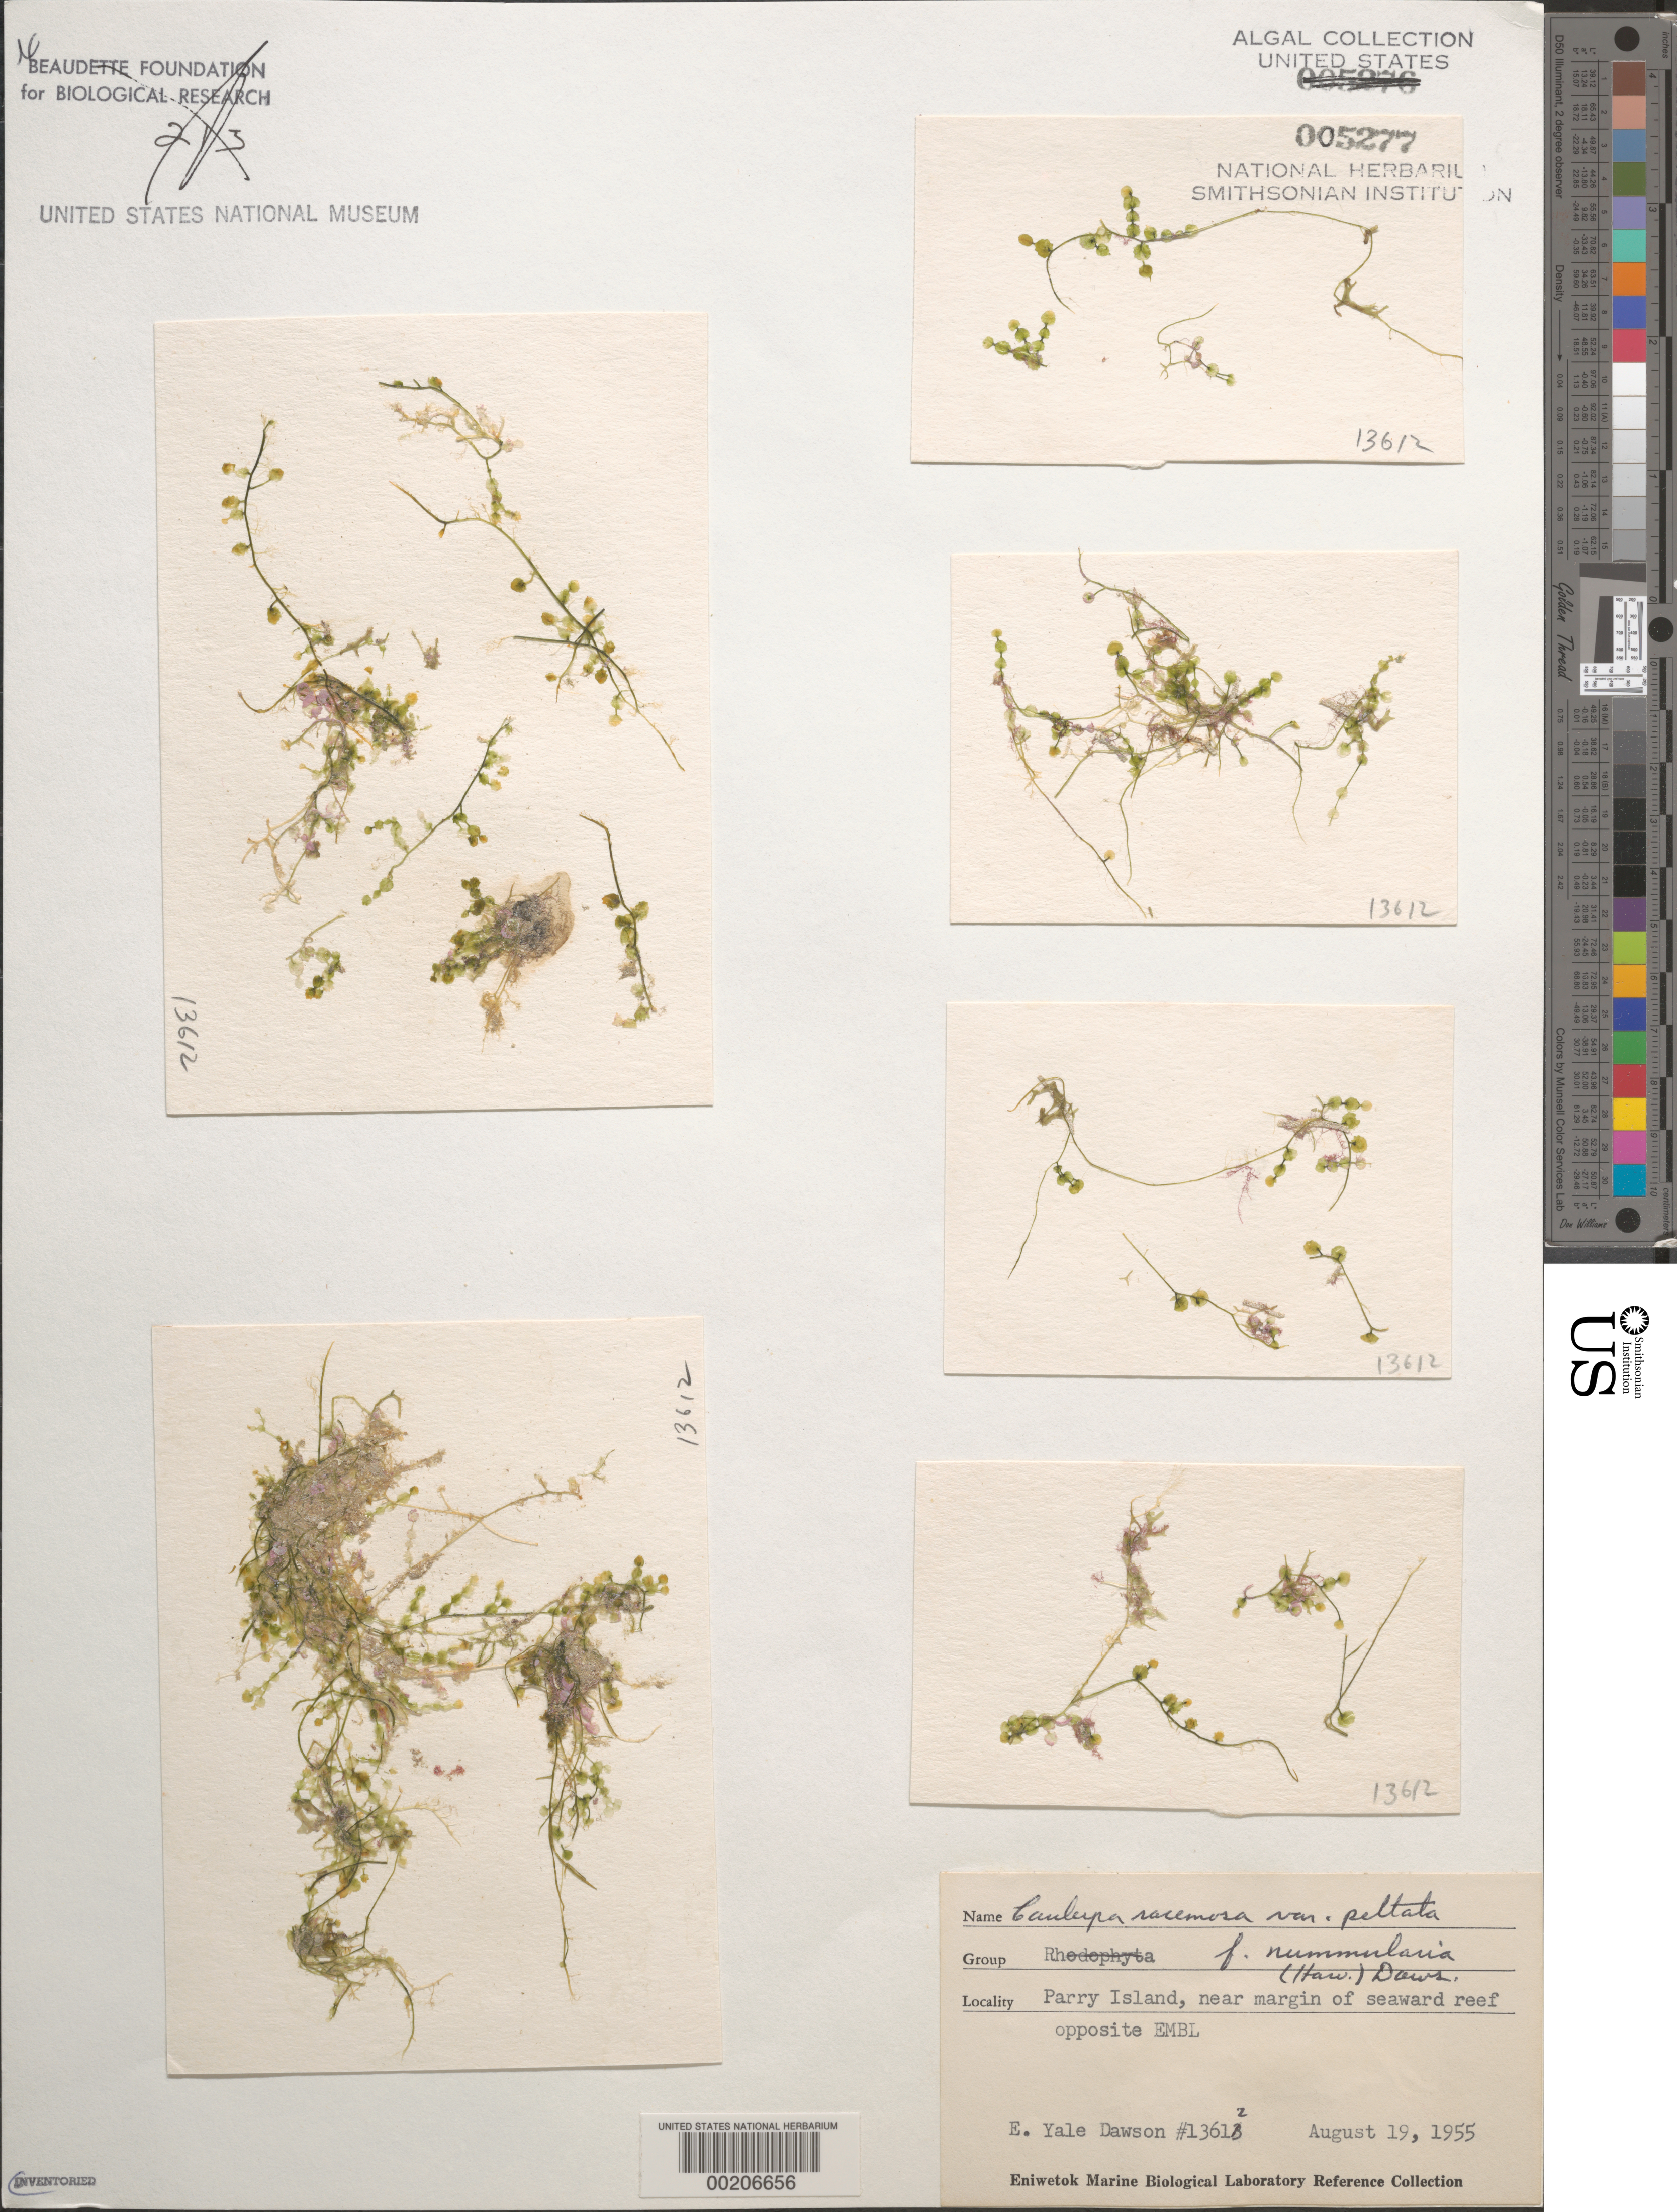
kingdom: Plantae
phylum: Chlorophyta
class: Ulvophyceae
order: Bryopsidales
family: Caulerpaceae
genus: Caulerpa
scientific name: Caulerpa racemosa var. peltata forma nummularia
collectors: E. Y. Dawson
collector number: EYD 13612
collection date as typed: August 19, 1955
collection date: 1955-08-19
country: Marshall Islands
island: Enewetak [Eniwetok] Atoll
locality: Parry Island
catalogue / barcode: US 5277